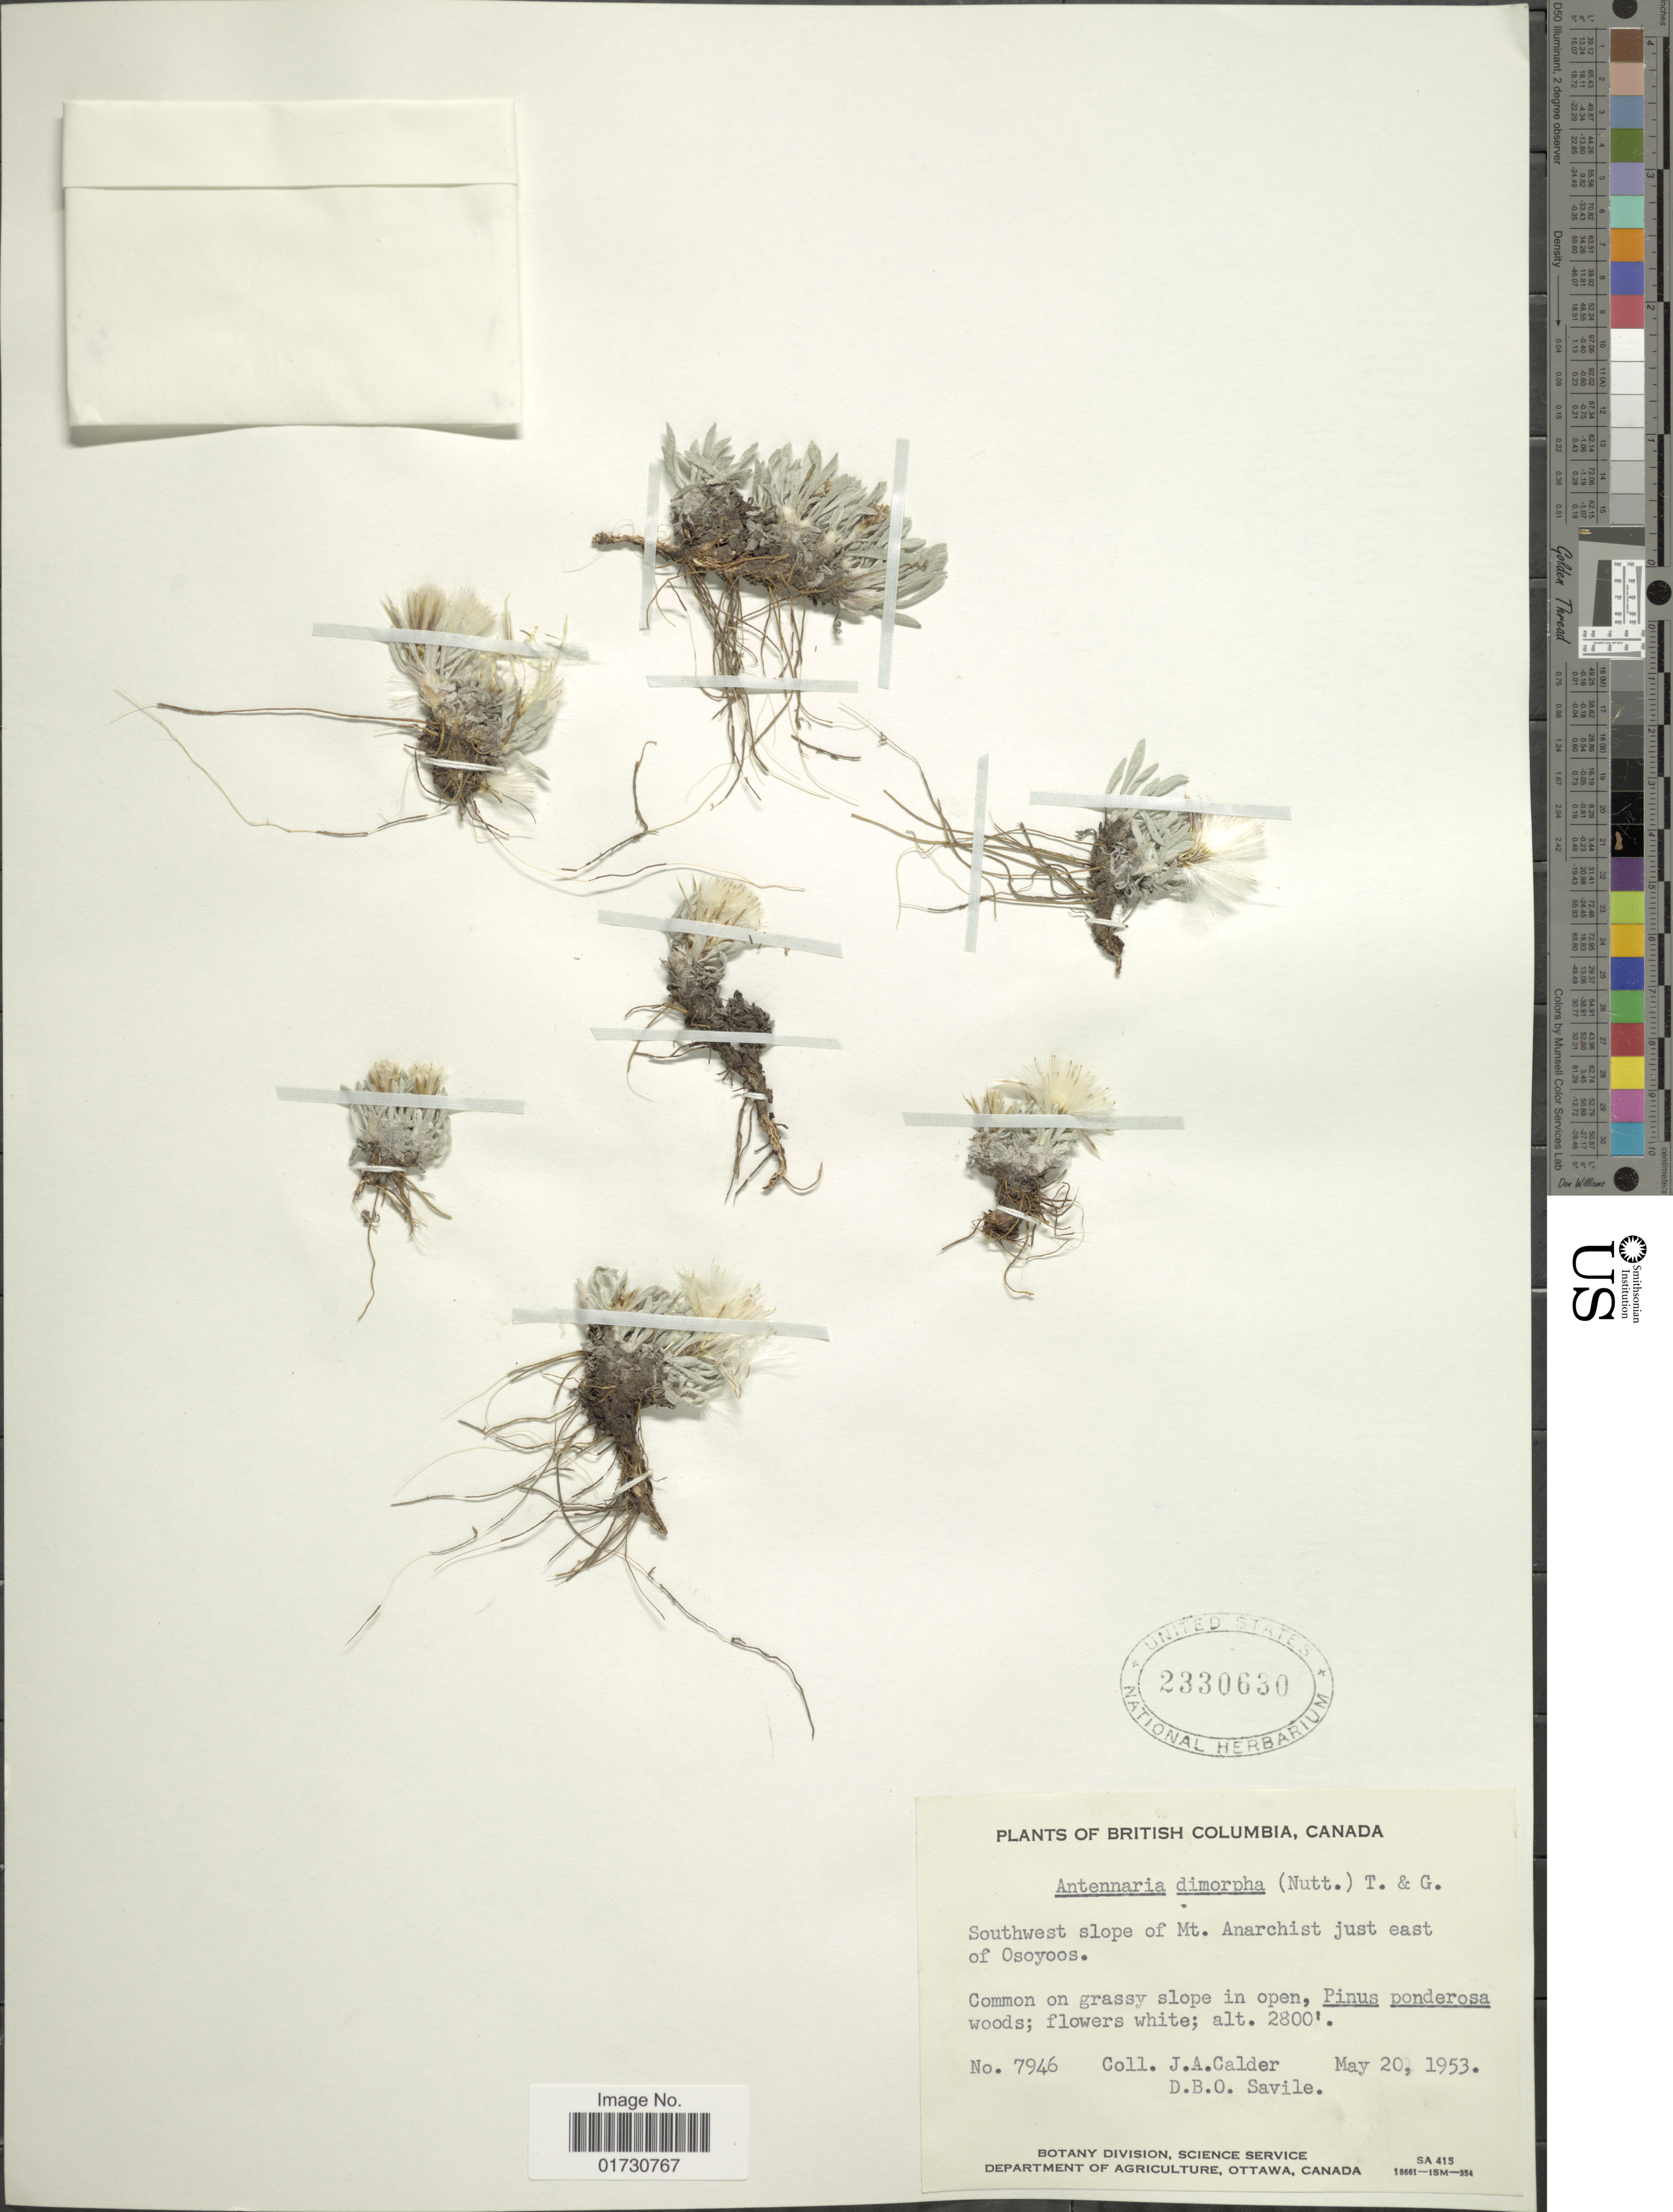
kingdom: Plantae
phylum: Tracheophyta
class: Magnoliopsida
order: Asterales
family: Asteraceae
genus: Antennaria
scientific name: Antennaria dimorpha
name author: (Nutt.) Torr. & A. Gray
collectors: J. A. Calder & D. Savile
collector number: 7946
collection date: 1953-05-20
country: Canada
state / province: British Columbia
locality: Southwest slope of Mt. Anarchist just east of Osoyoos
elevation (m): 853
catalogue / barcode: US 2330630